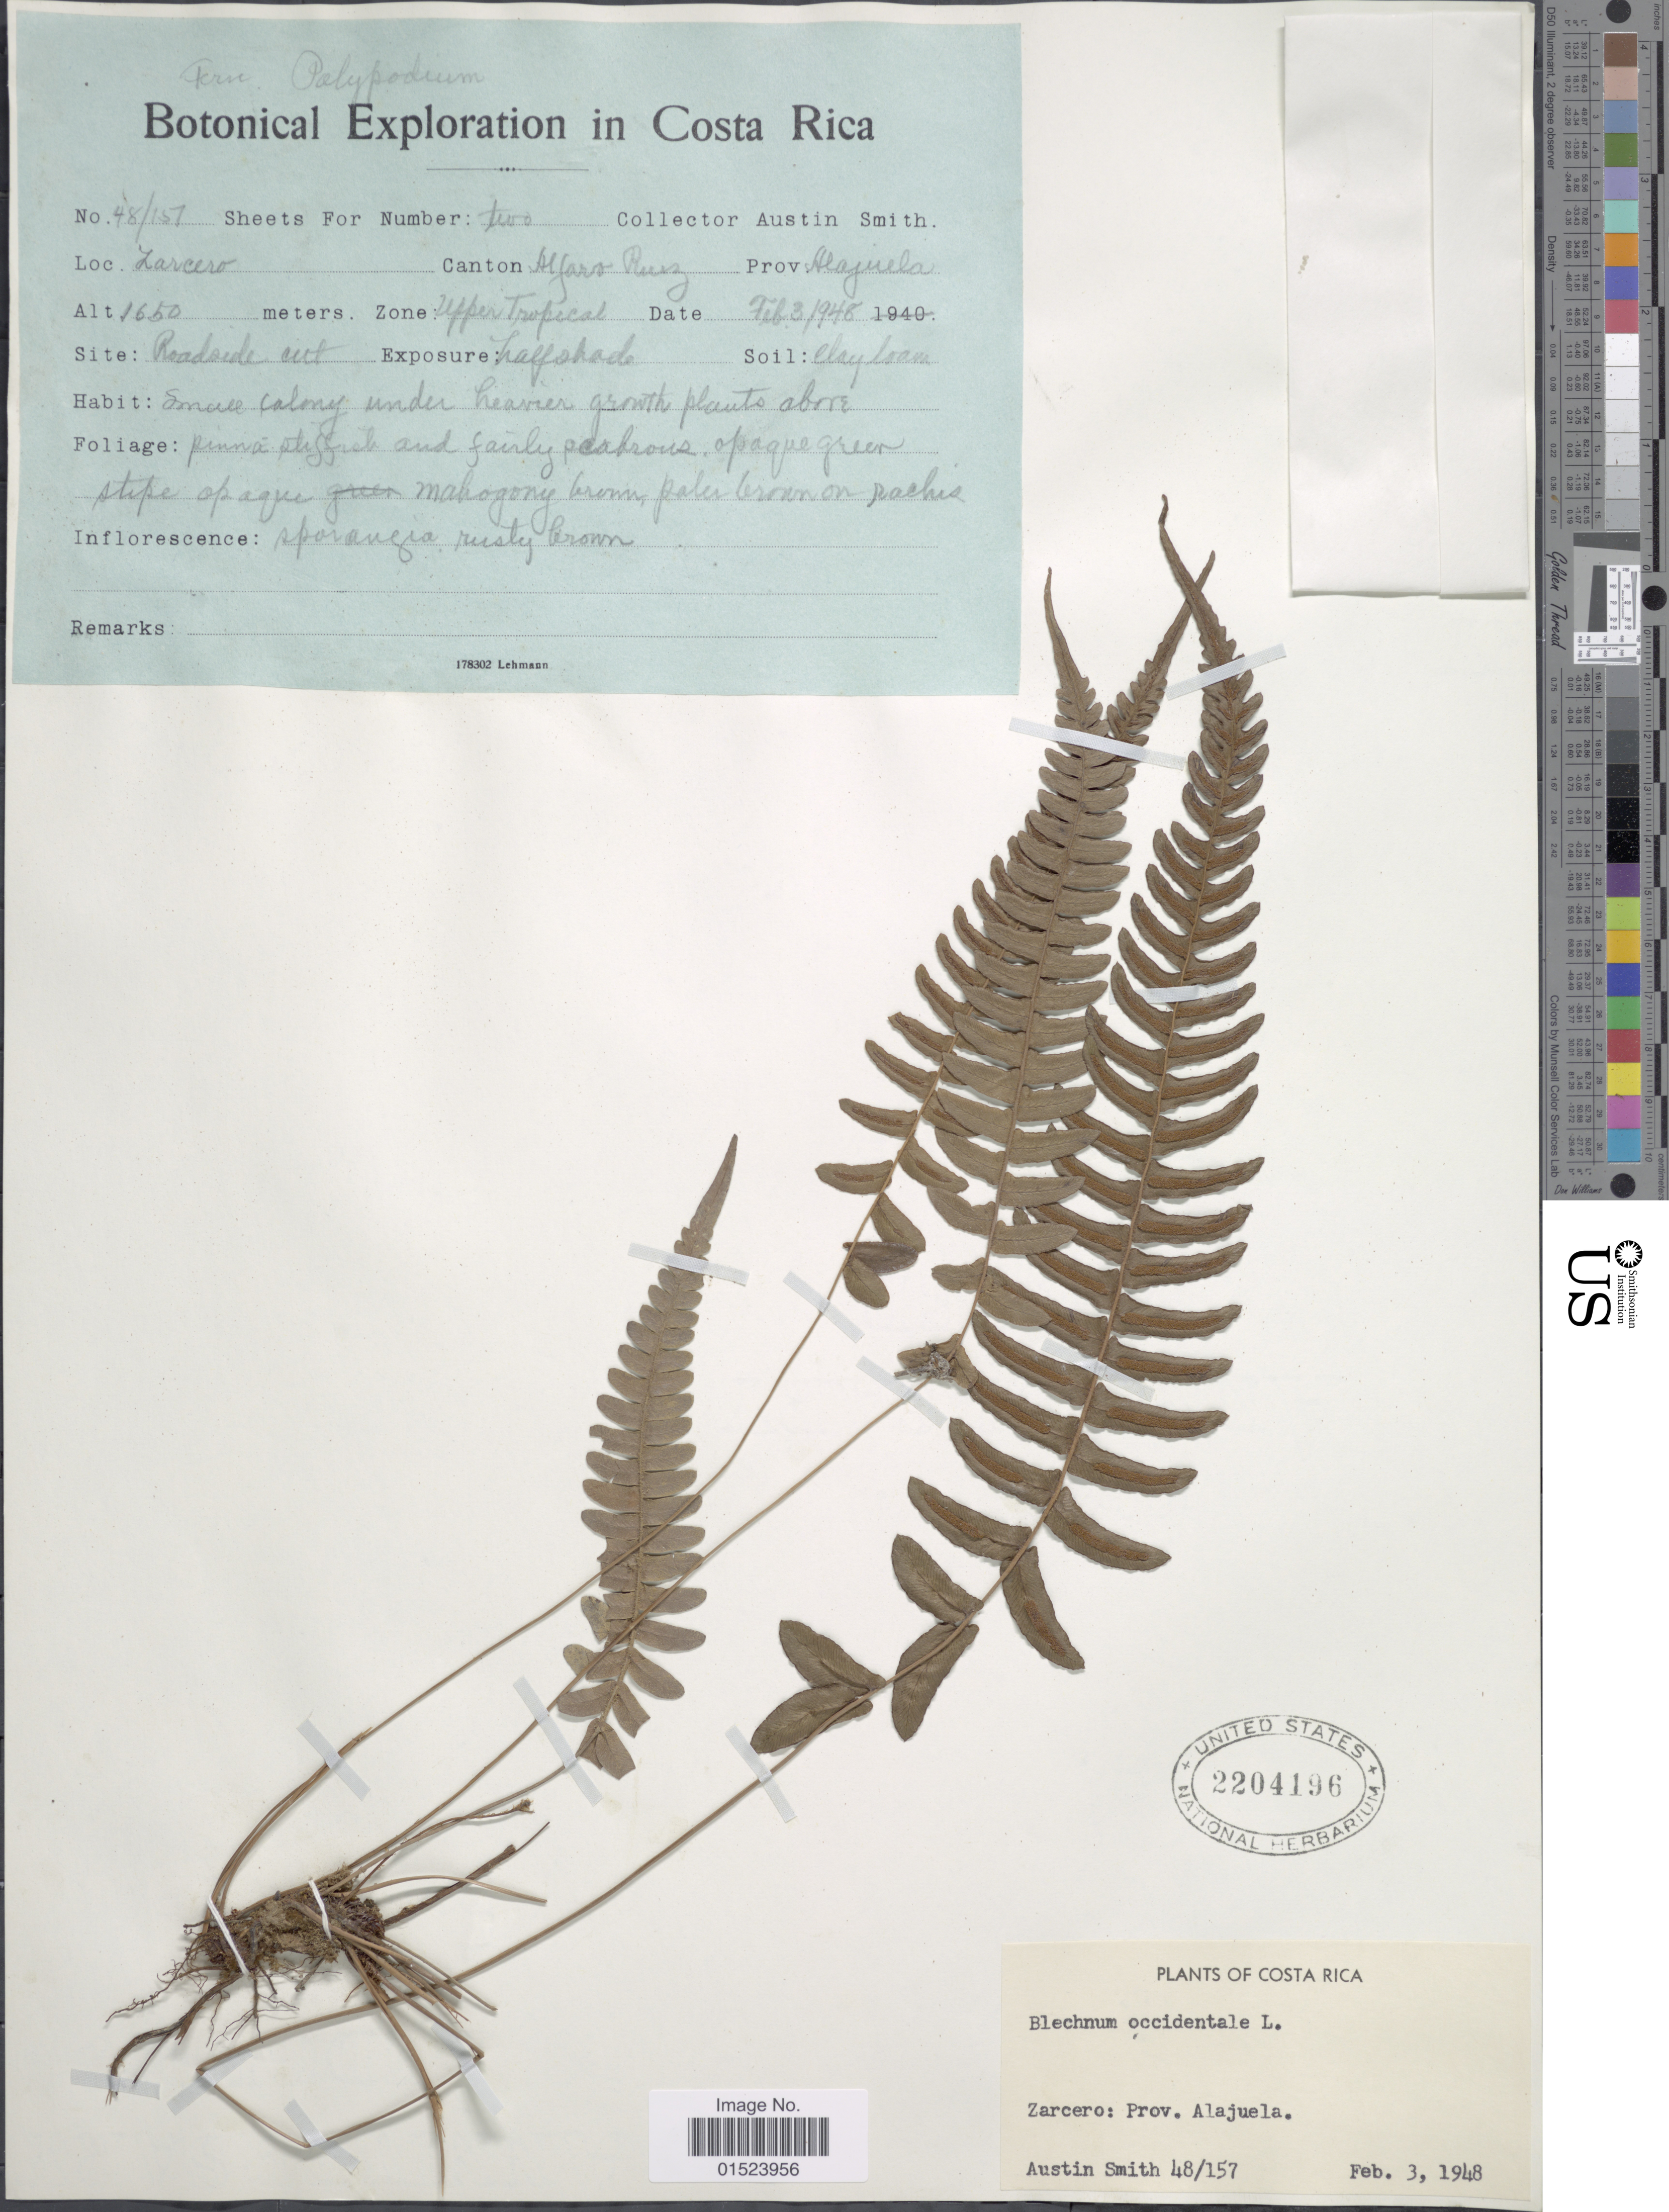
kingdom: Plantae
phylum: Tracheophyta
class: Polypodiopsida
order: Polypodiales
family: Blechnaceae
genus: Blechnum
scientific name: Blechnum glandulosum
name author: Link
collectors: Aust P. Smith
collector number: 48/157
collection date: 1948-02-03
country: Costa Rica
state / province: Alajuela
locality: Zarcero, Canton Alfaro Ruiz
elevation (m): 1650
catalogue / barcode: US 2204196